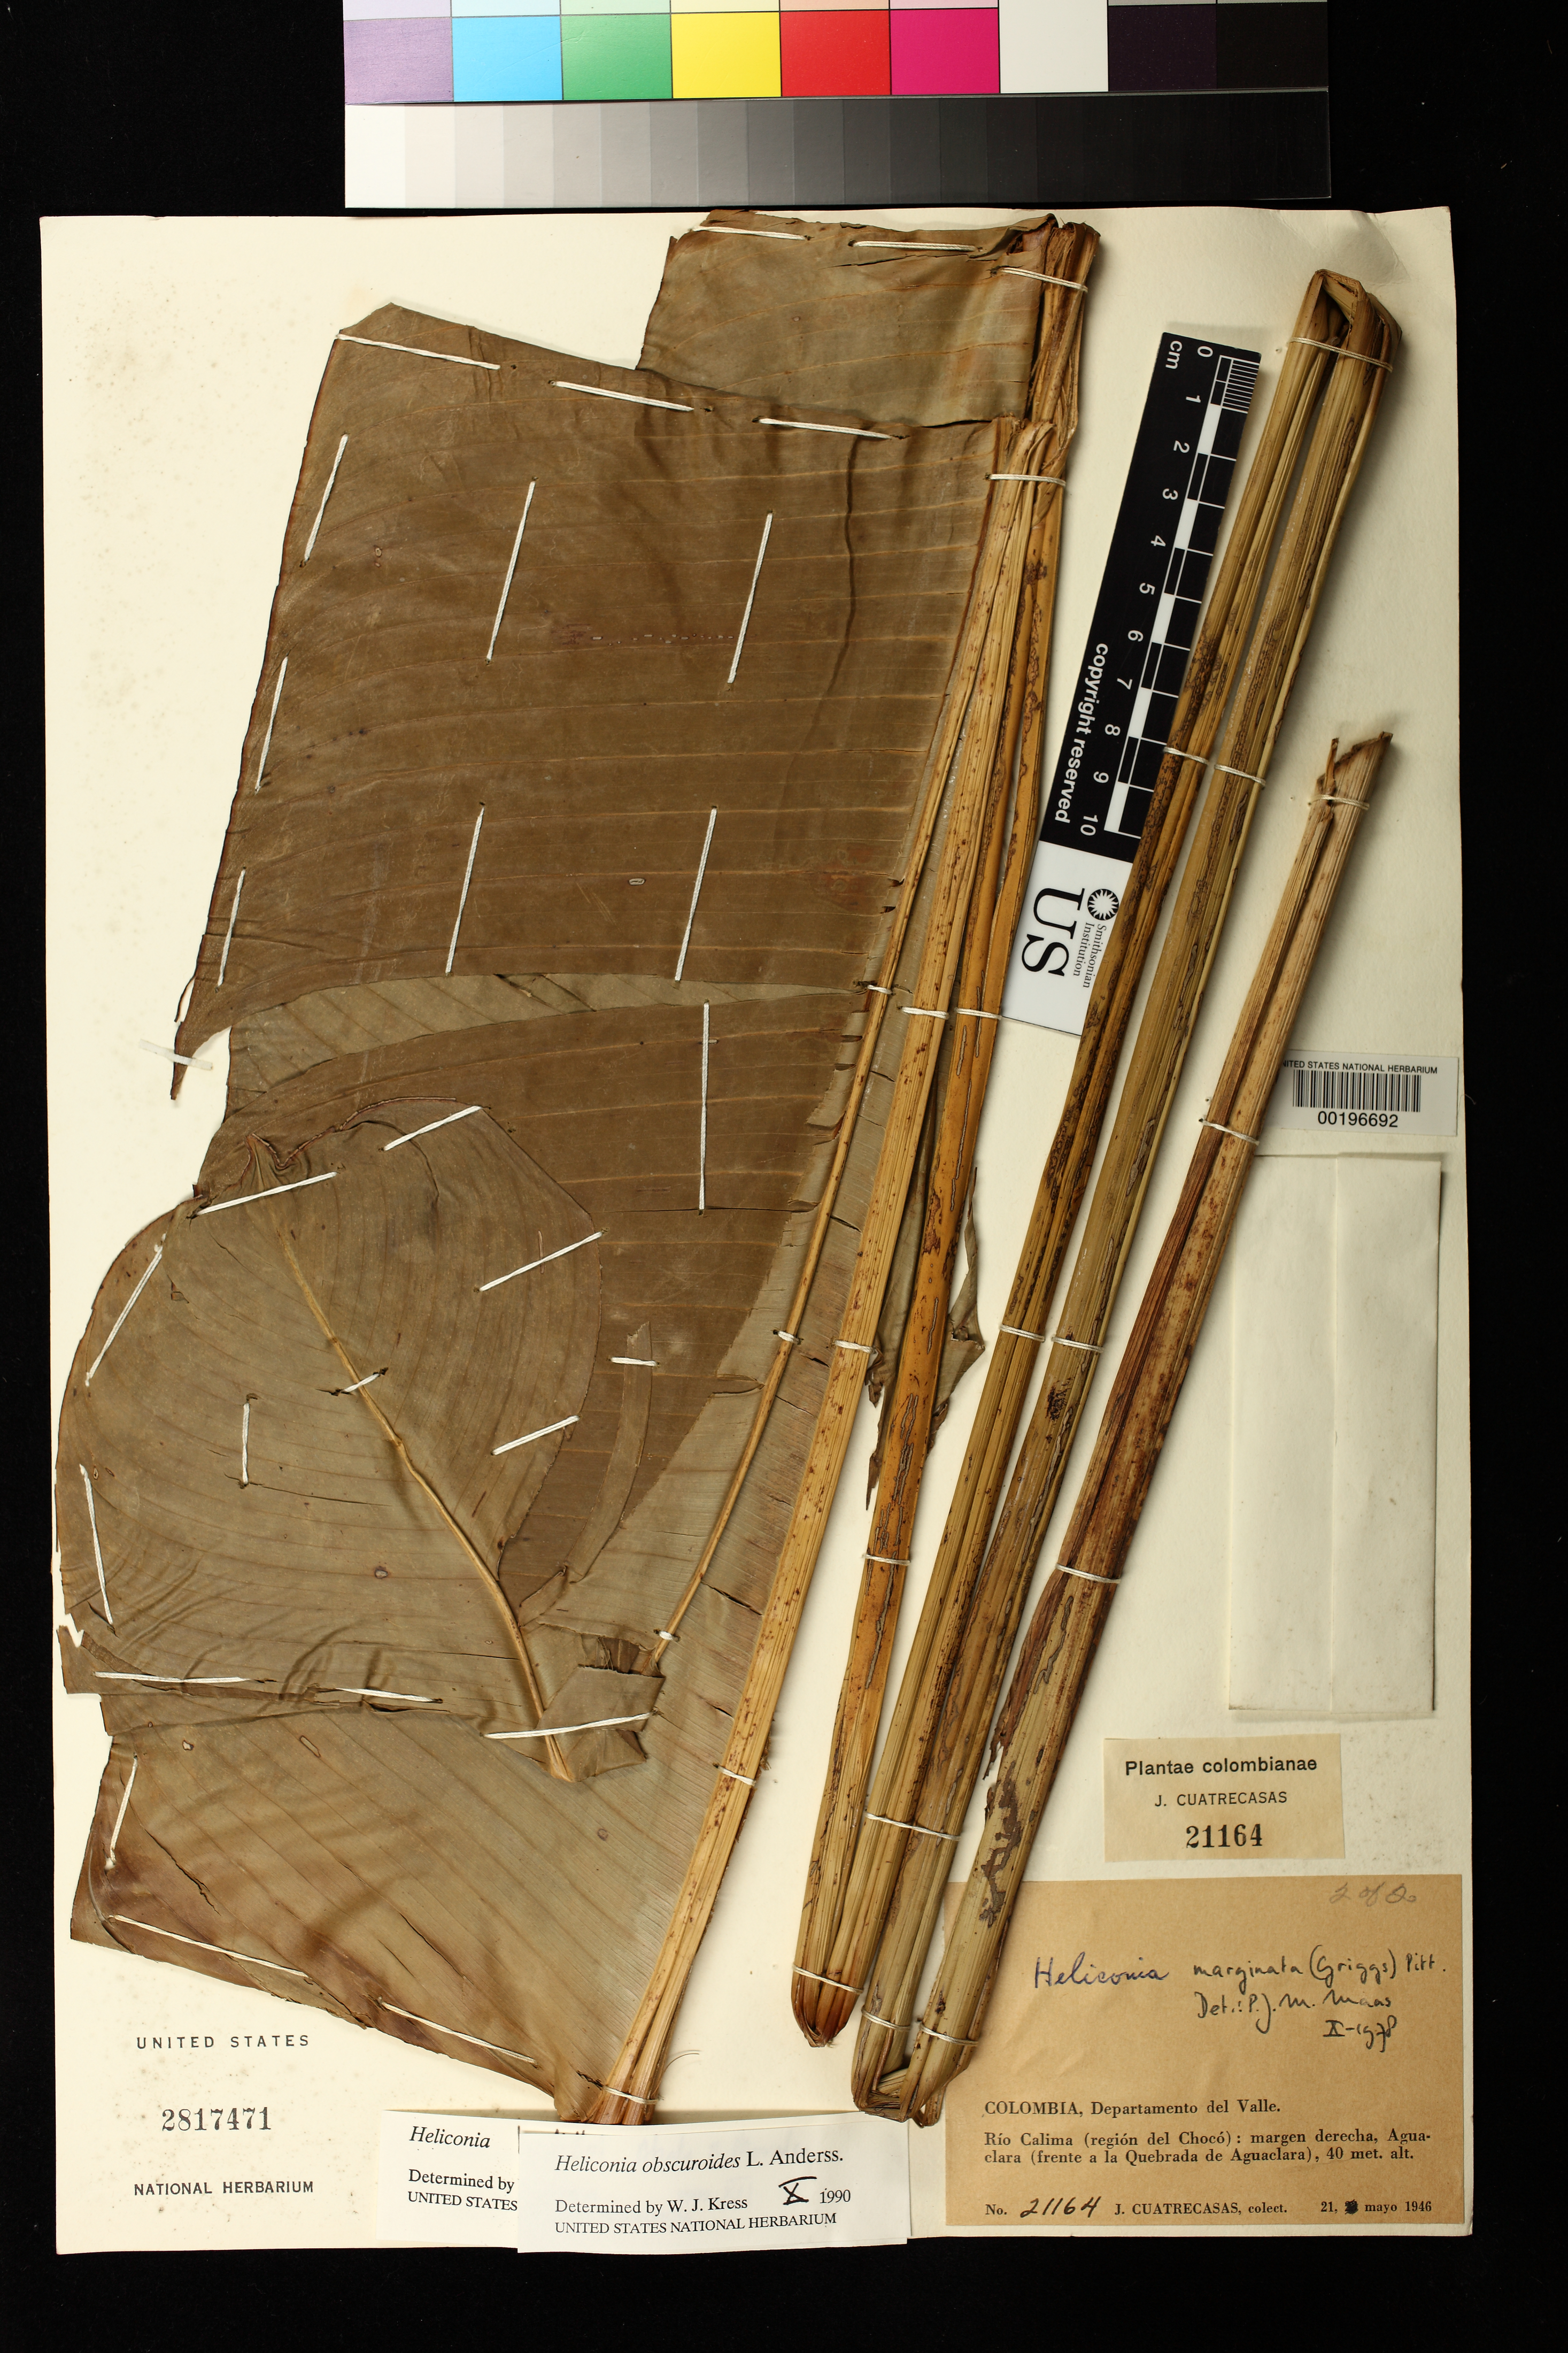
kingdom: Plantae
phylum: Tracheophyta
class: Liliopsida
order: Zingiberales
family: Heliconiaceae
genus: Heliconia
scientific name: Heliconia obscuroides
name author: L. Andersson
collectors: J. Cuatrecasas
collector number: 21164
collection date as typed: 21 May 1946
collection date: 1946-05-21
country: Colombia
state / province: Valle del Cauca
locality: Rio colima (region del Choco); right bank, Aguaclara (opposite Quebrada de Aguaclara)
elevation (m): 40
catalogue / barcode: US 2817471